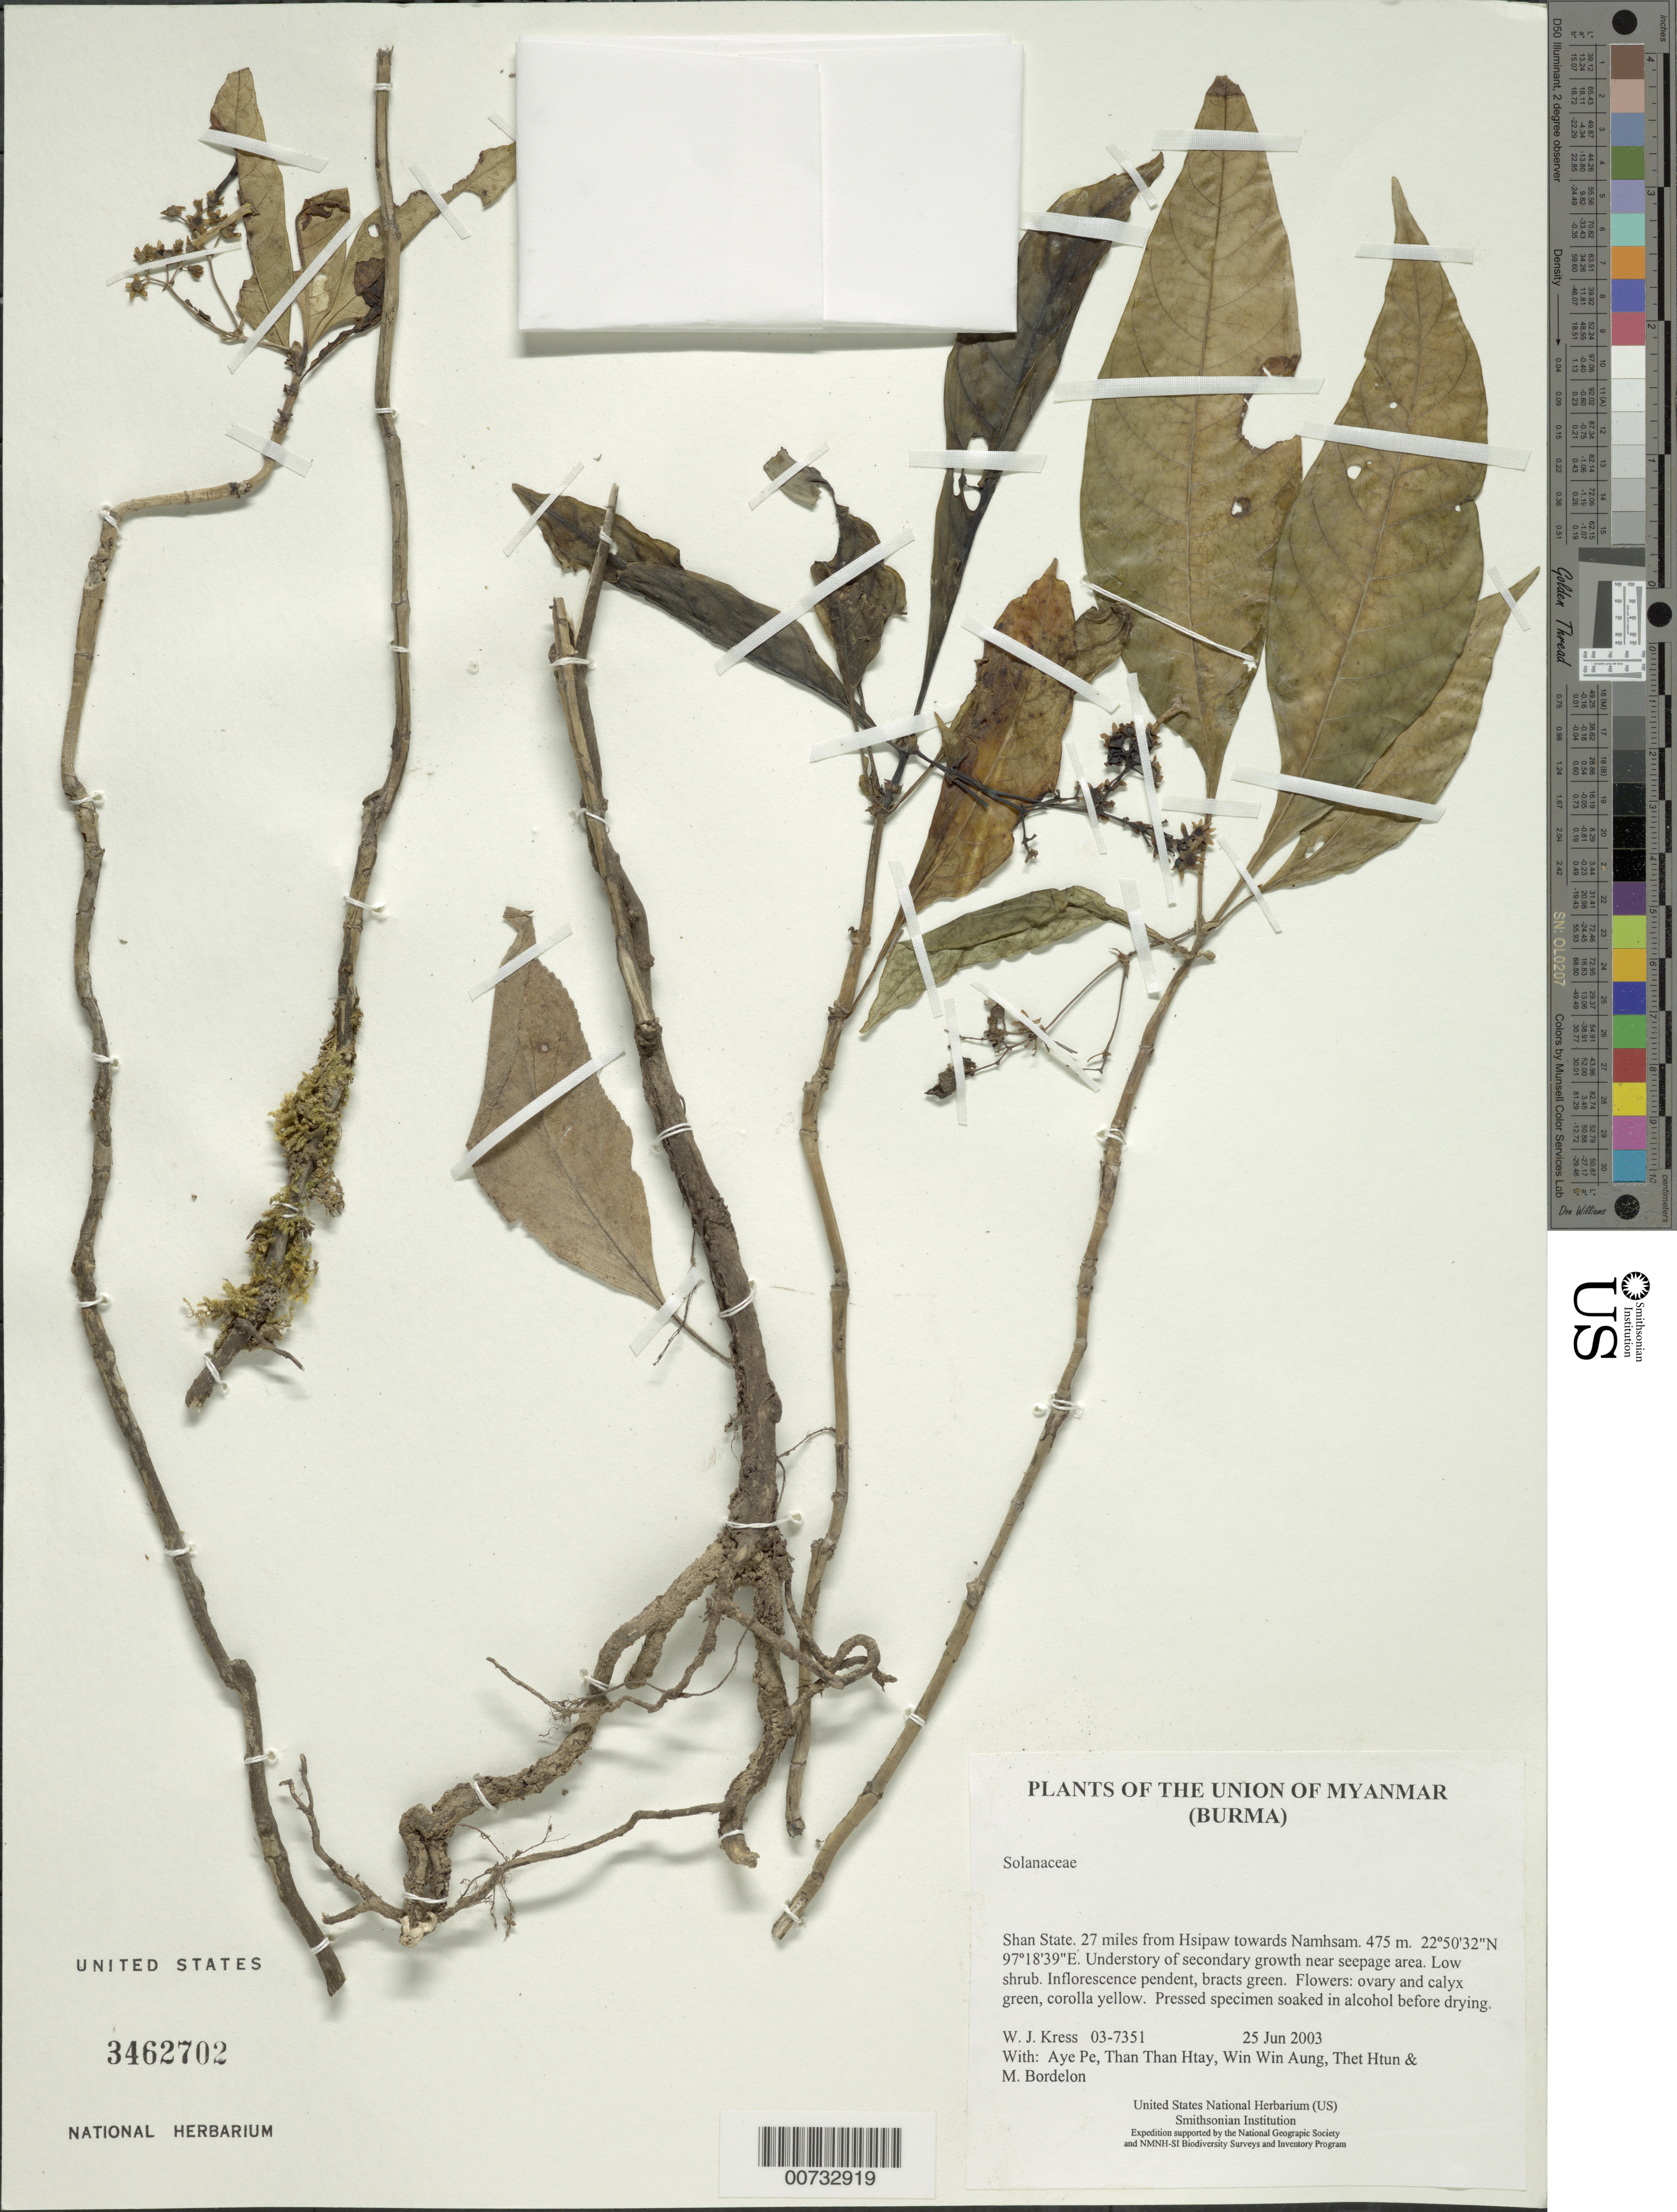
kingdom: Plantae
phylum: Tracheophyta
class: Magnoliopsida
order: Gentianales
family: Rubiaceae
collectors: W. J. Kress, Aye Pe, Than Than Htay, Win Win Aung, Thet Htun & M. Bordelon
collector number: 03-7351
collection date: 2003-06-25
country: Myanmar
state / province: Shan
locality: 27 miles from Hsipaw towards Namhsam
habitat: Understory of secondary growth near seepage area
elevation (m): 475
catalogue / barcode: US 3462702